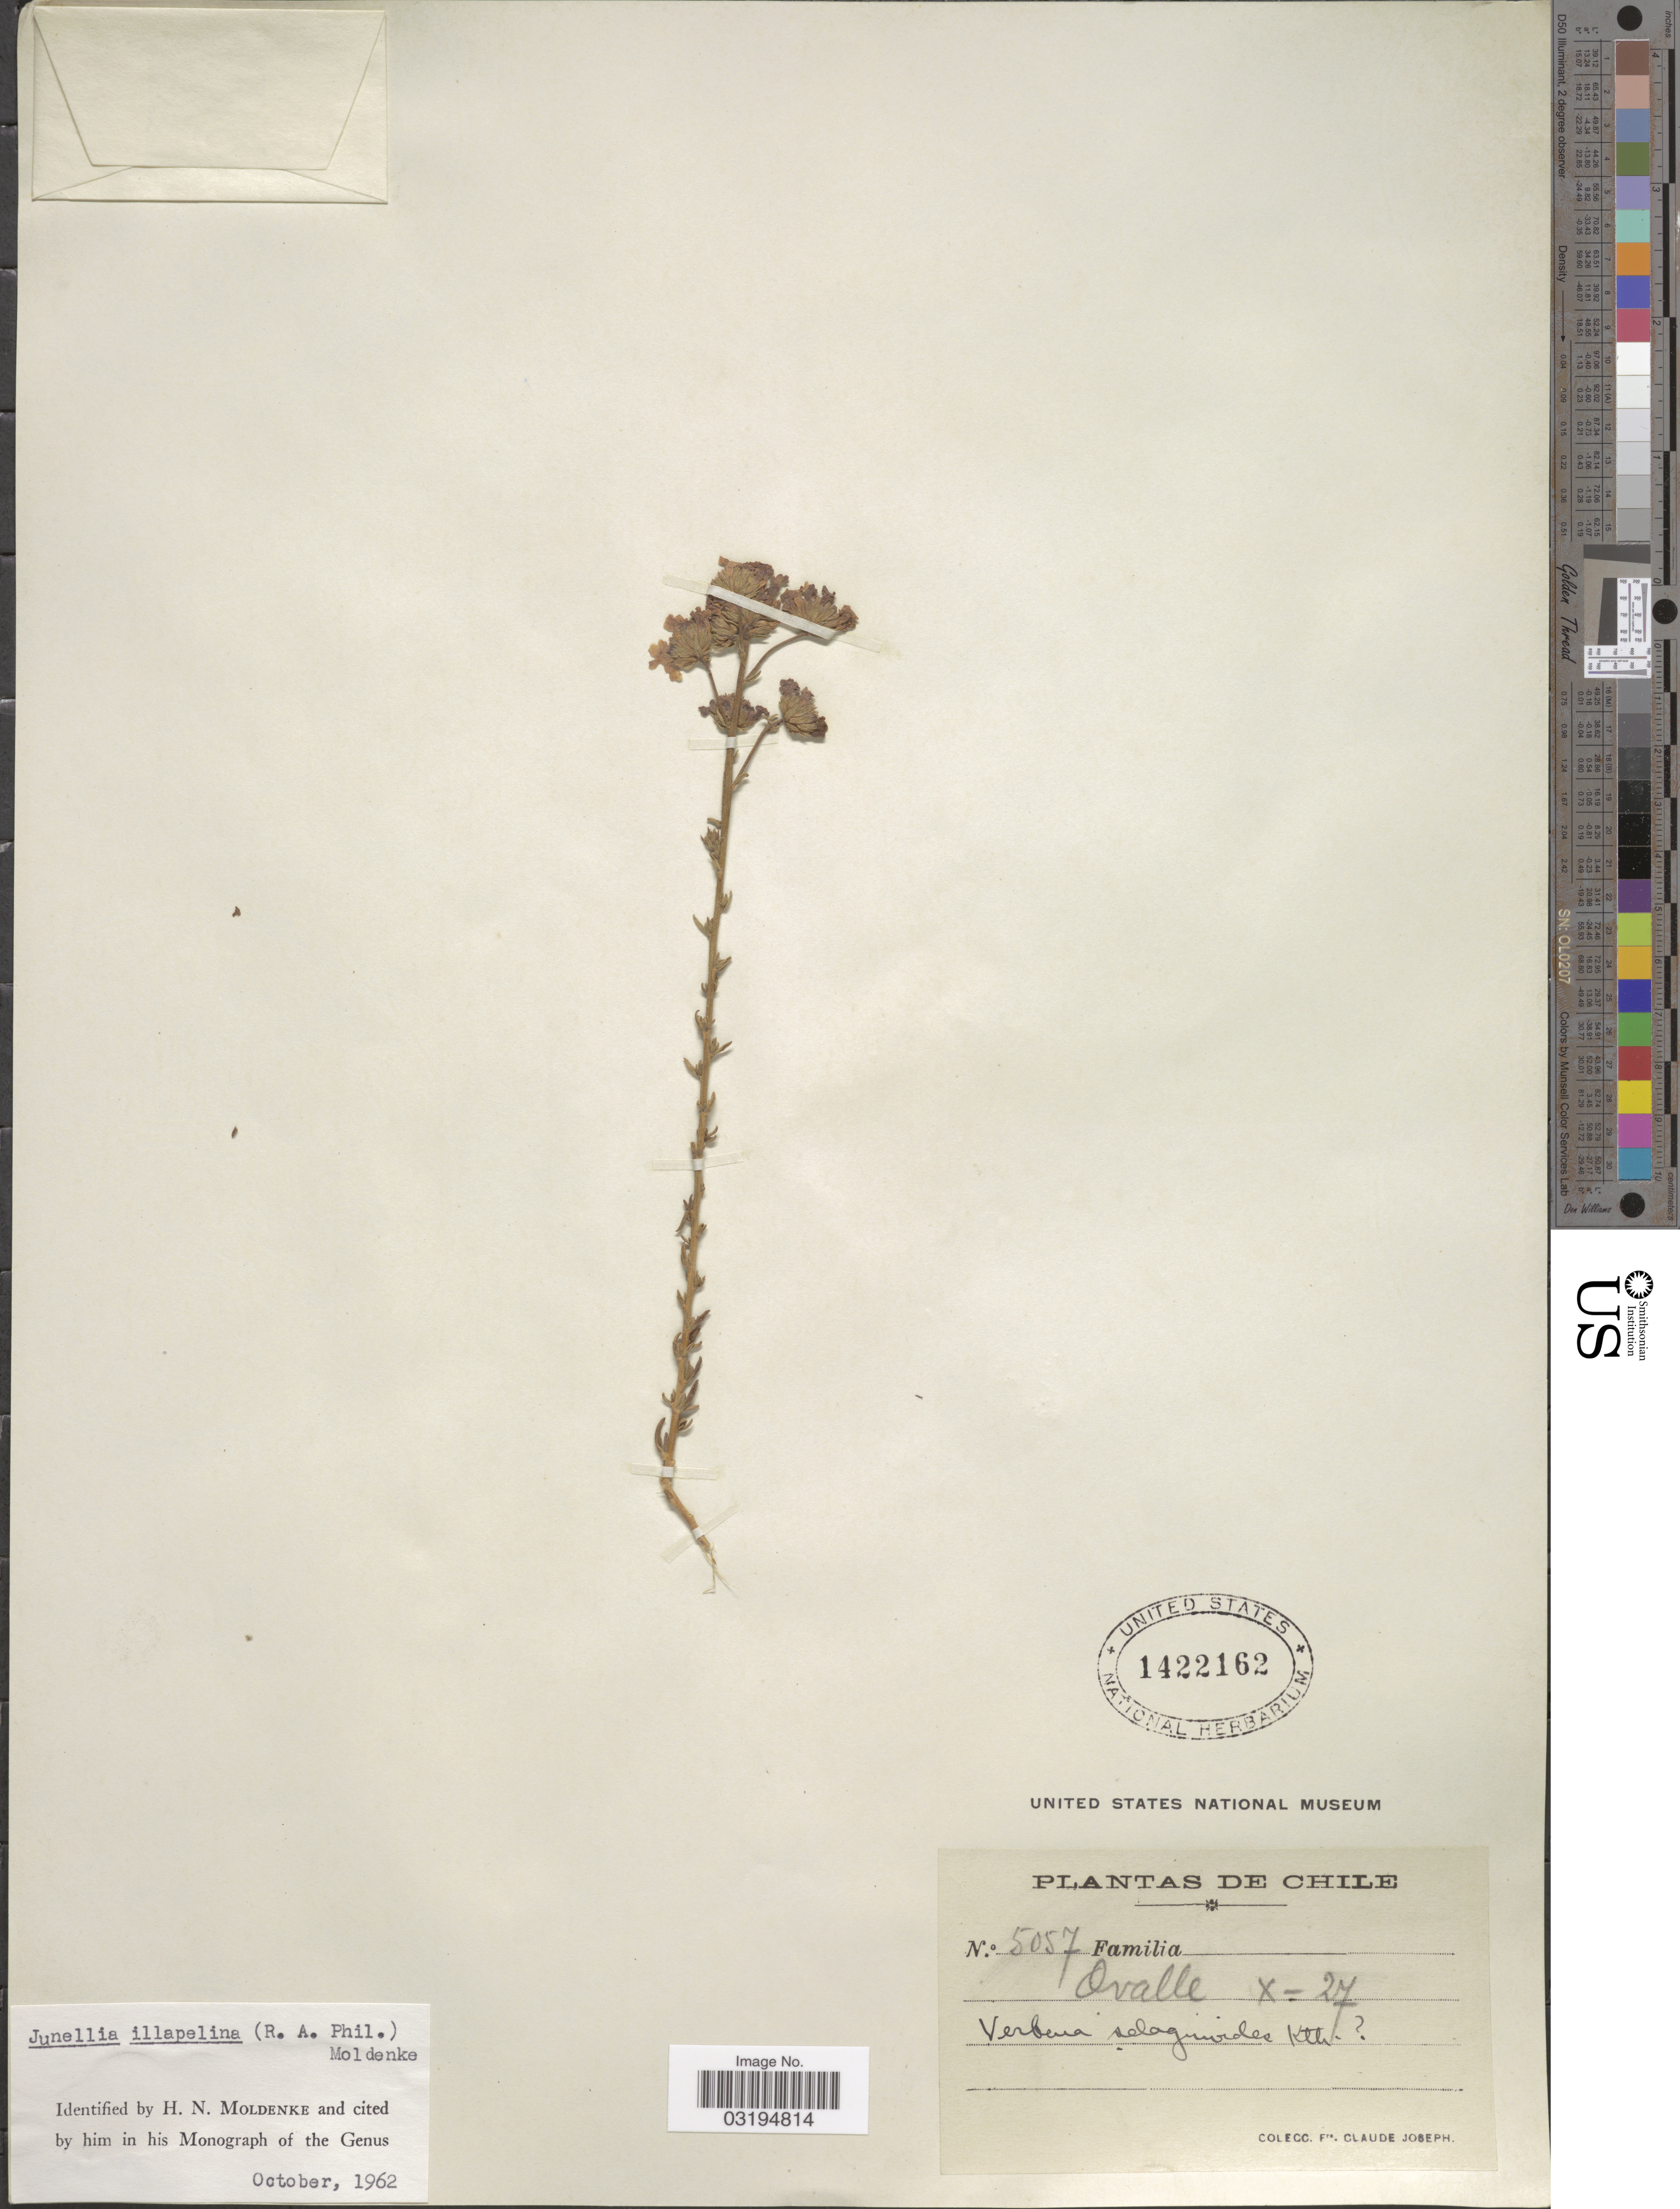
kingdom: Plantae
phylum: Tracheophyta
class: Magnoliopsida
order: Lamiales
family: Verbenaceae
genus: Junellia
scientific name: Junellia selaginoides var. illapelina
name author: (Phil.) Botta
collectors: Bro. Claude-Joseph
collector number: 5057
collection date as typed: Transcribed d/m/y: /10/27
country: Chile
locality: Ovalle.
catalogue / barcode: US 1422162